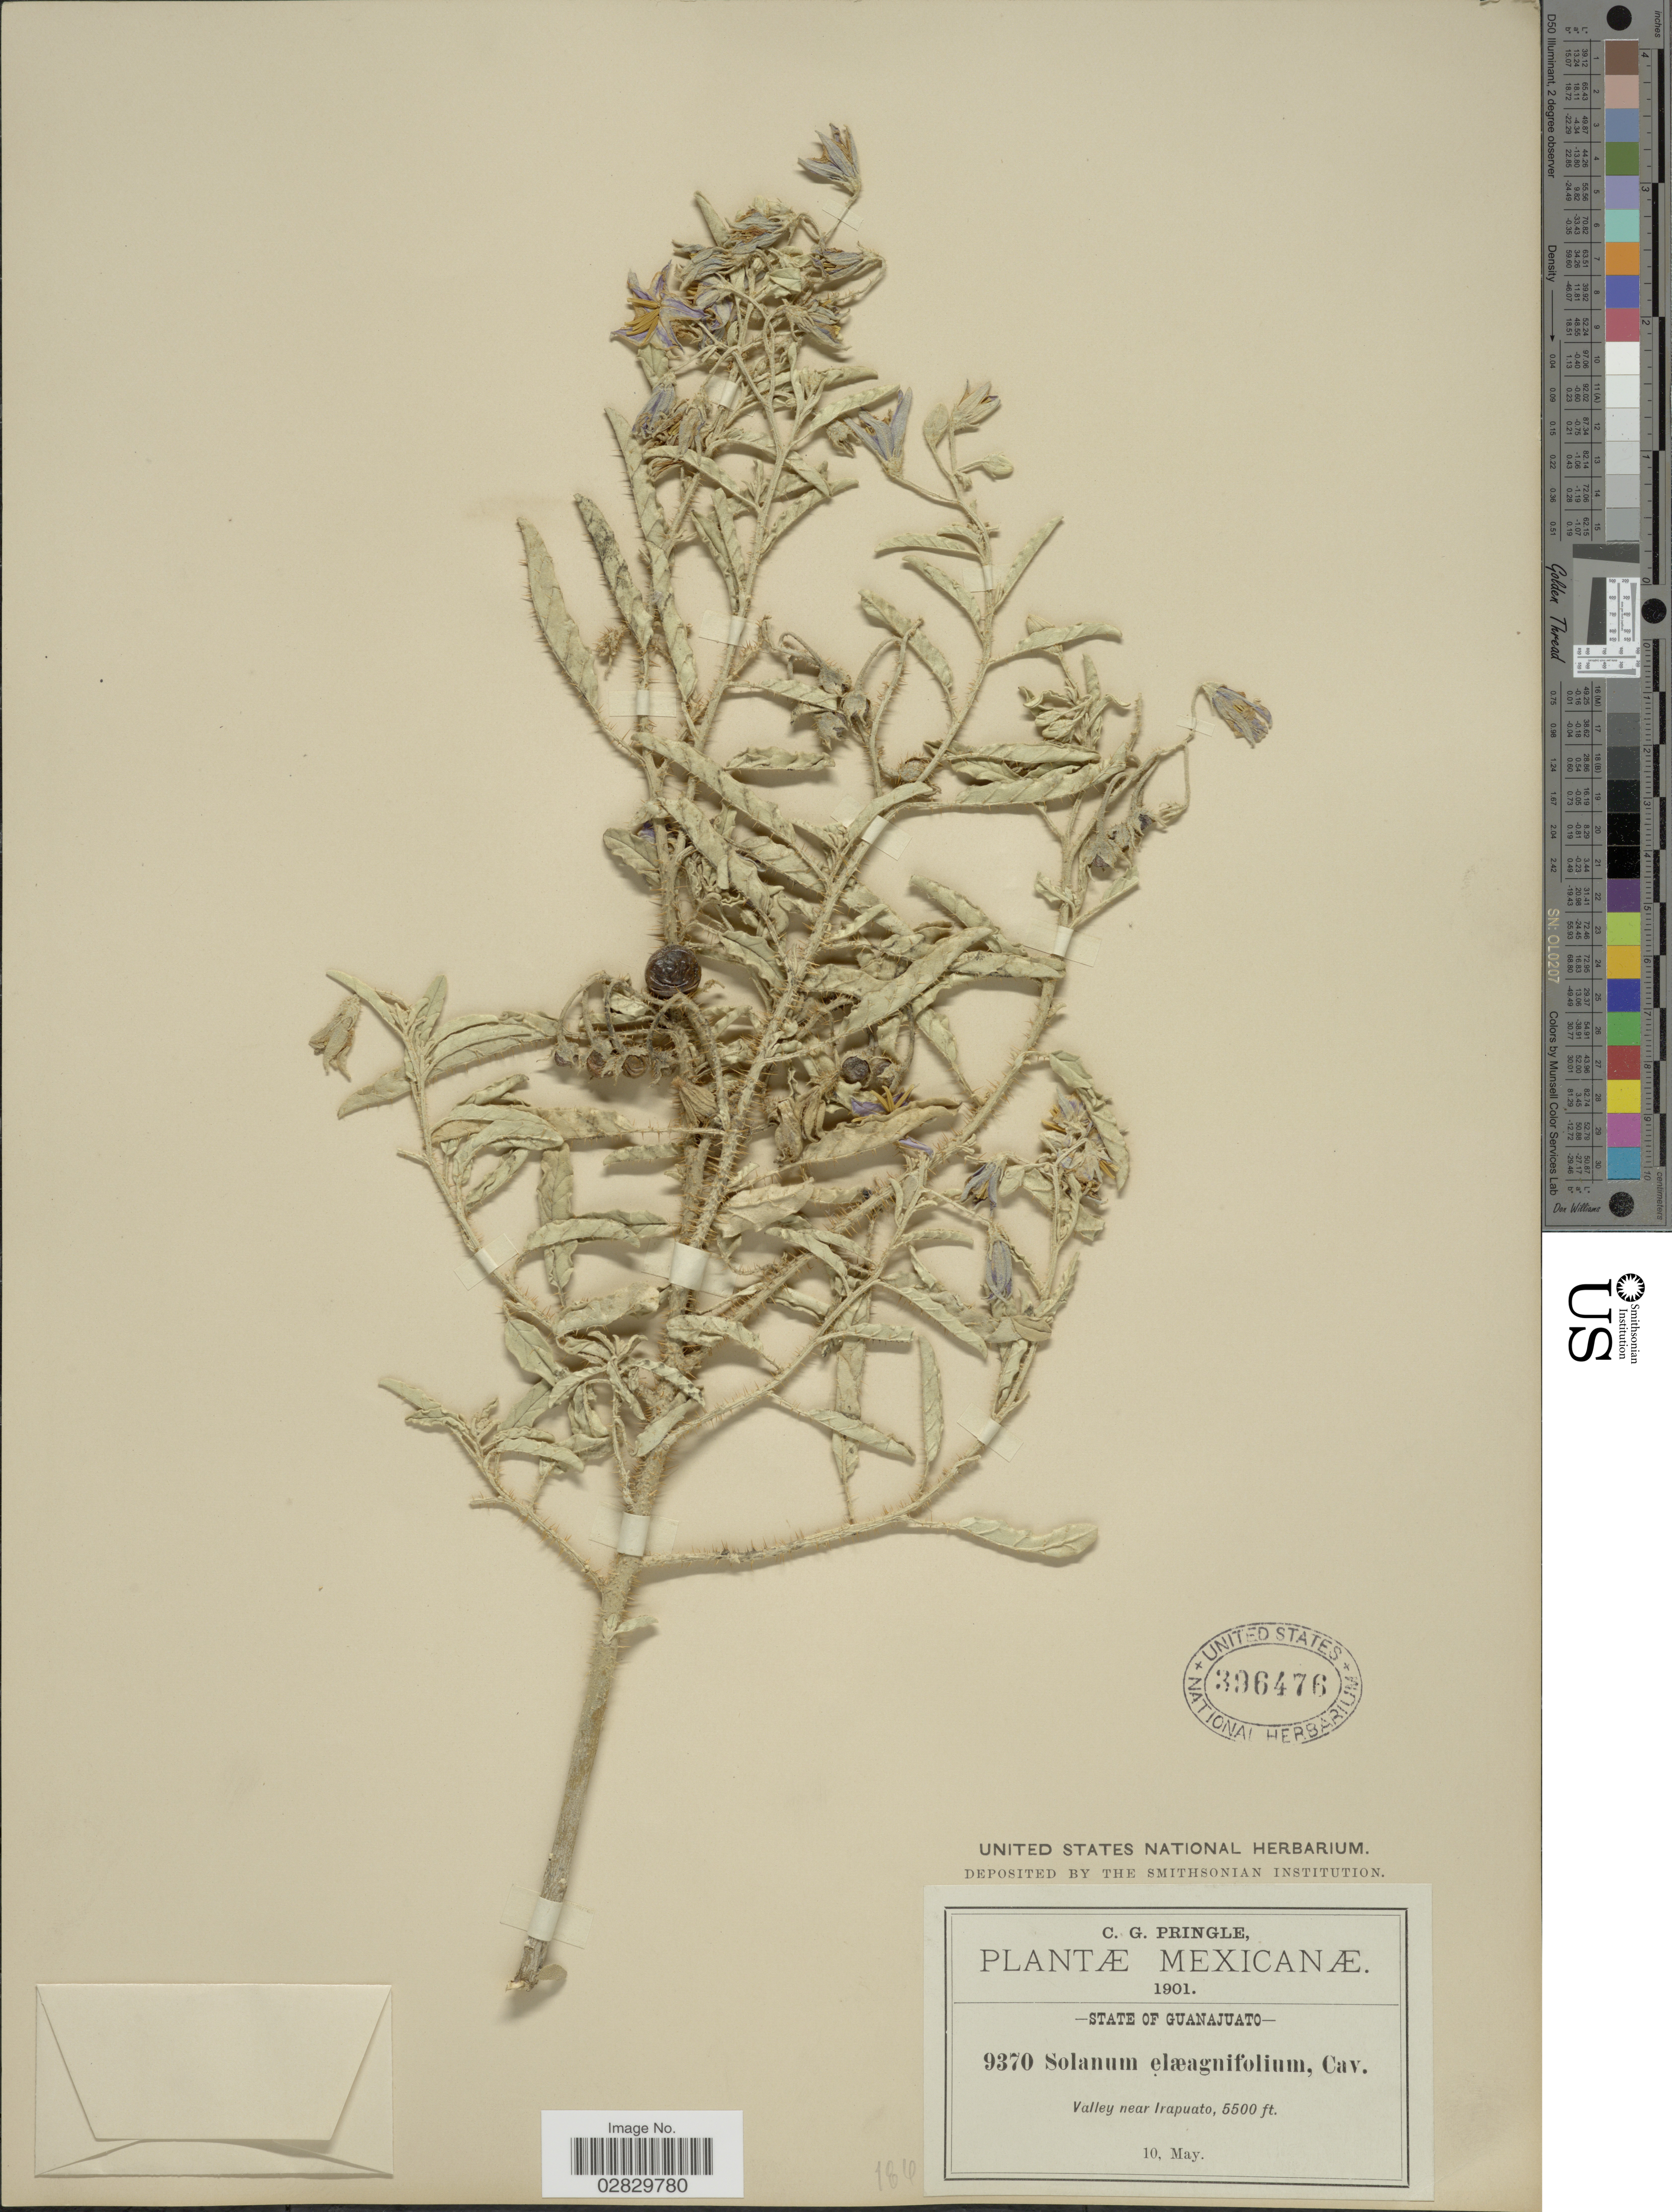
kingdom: Plantae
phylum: Tracheophyta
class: Magnoliopsida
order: Solanales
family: Solanaceae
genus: Solanum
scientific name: Solanum elaeagnifolium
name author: Cav.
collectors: C. G. Pringle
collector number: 9370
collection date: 1901-05-10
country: Mexico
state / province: Guanajuato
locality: Valley near Irapuato.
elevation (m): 1676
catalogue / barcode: US 396476